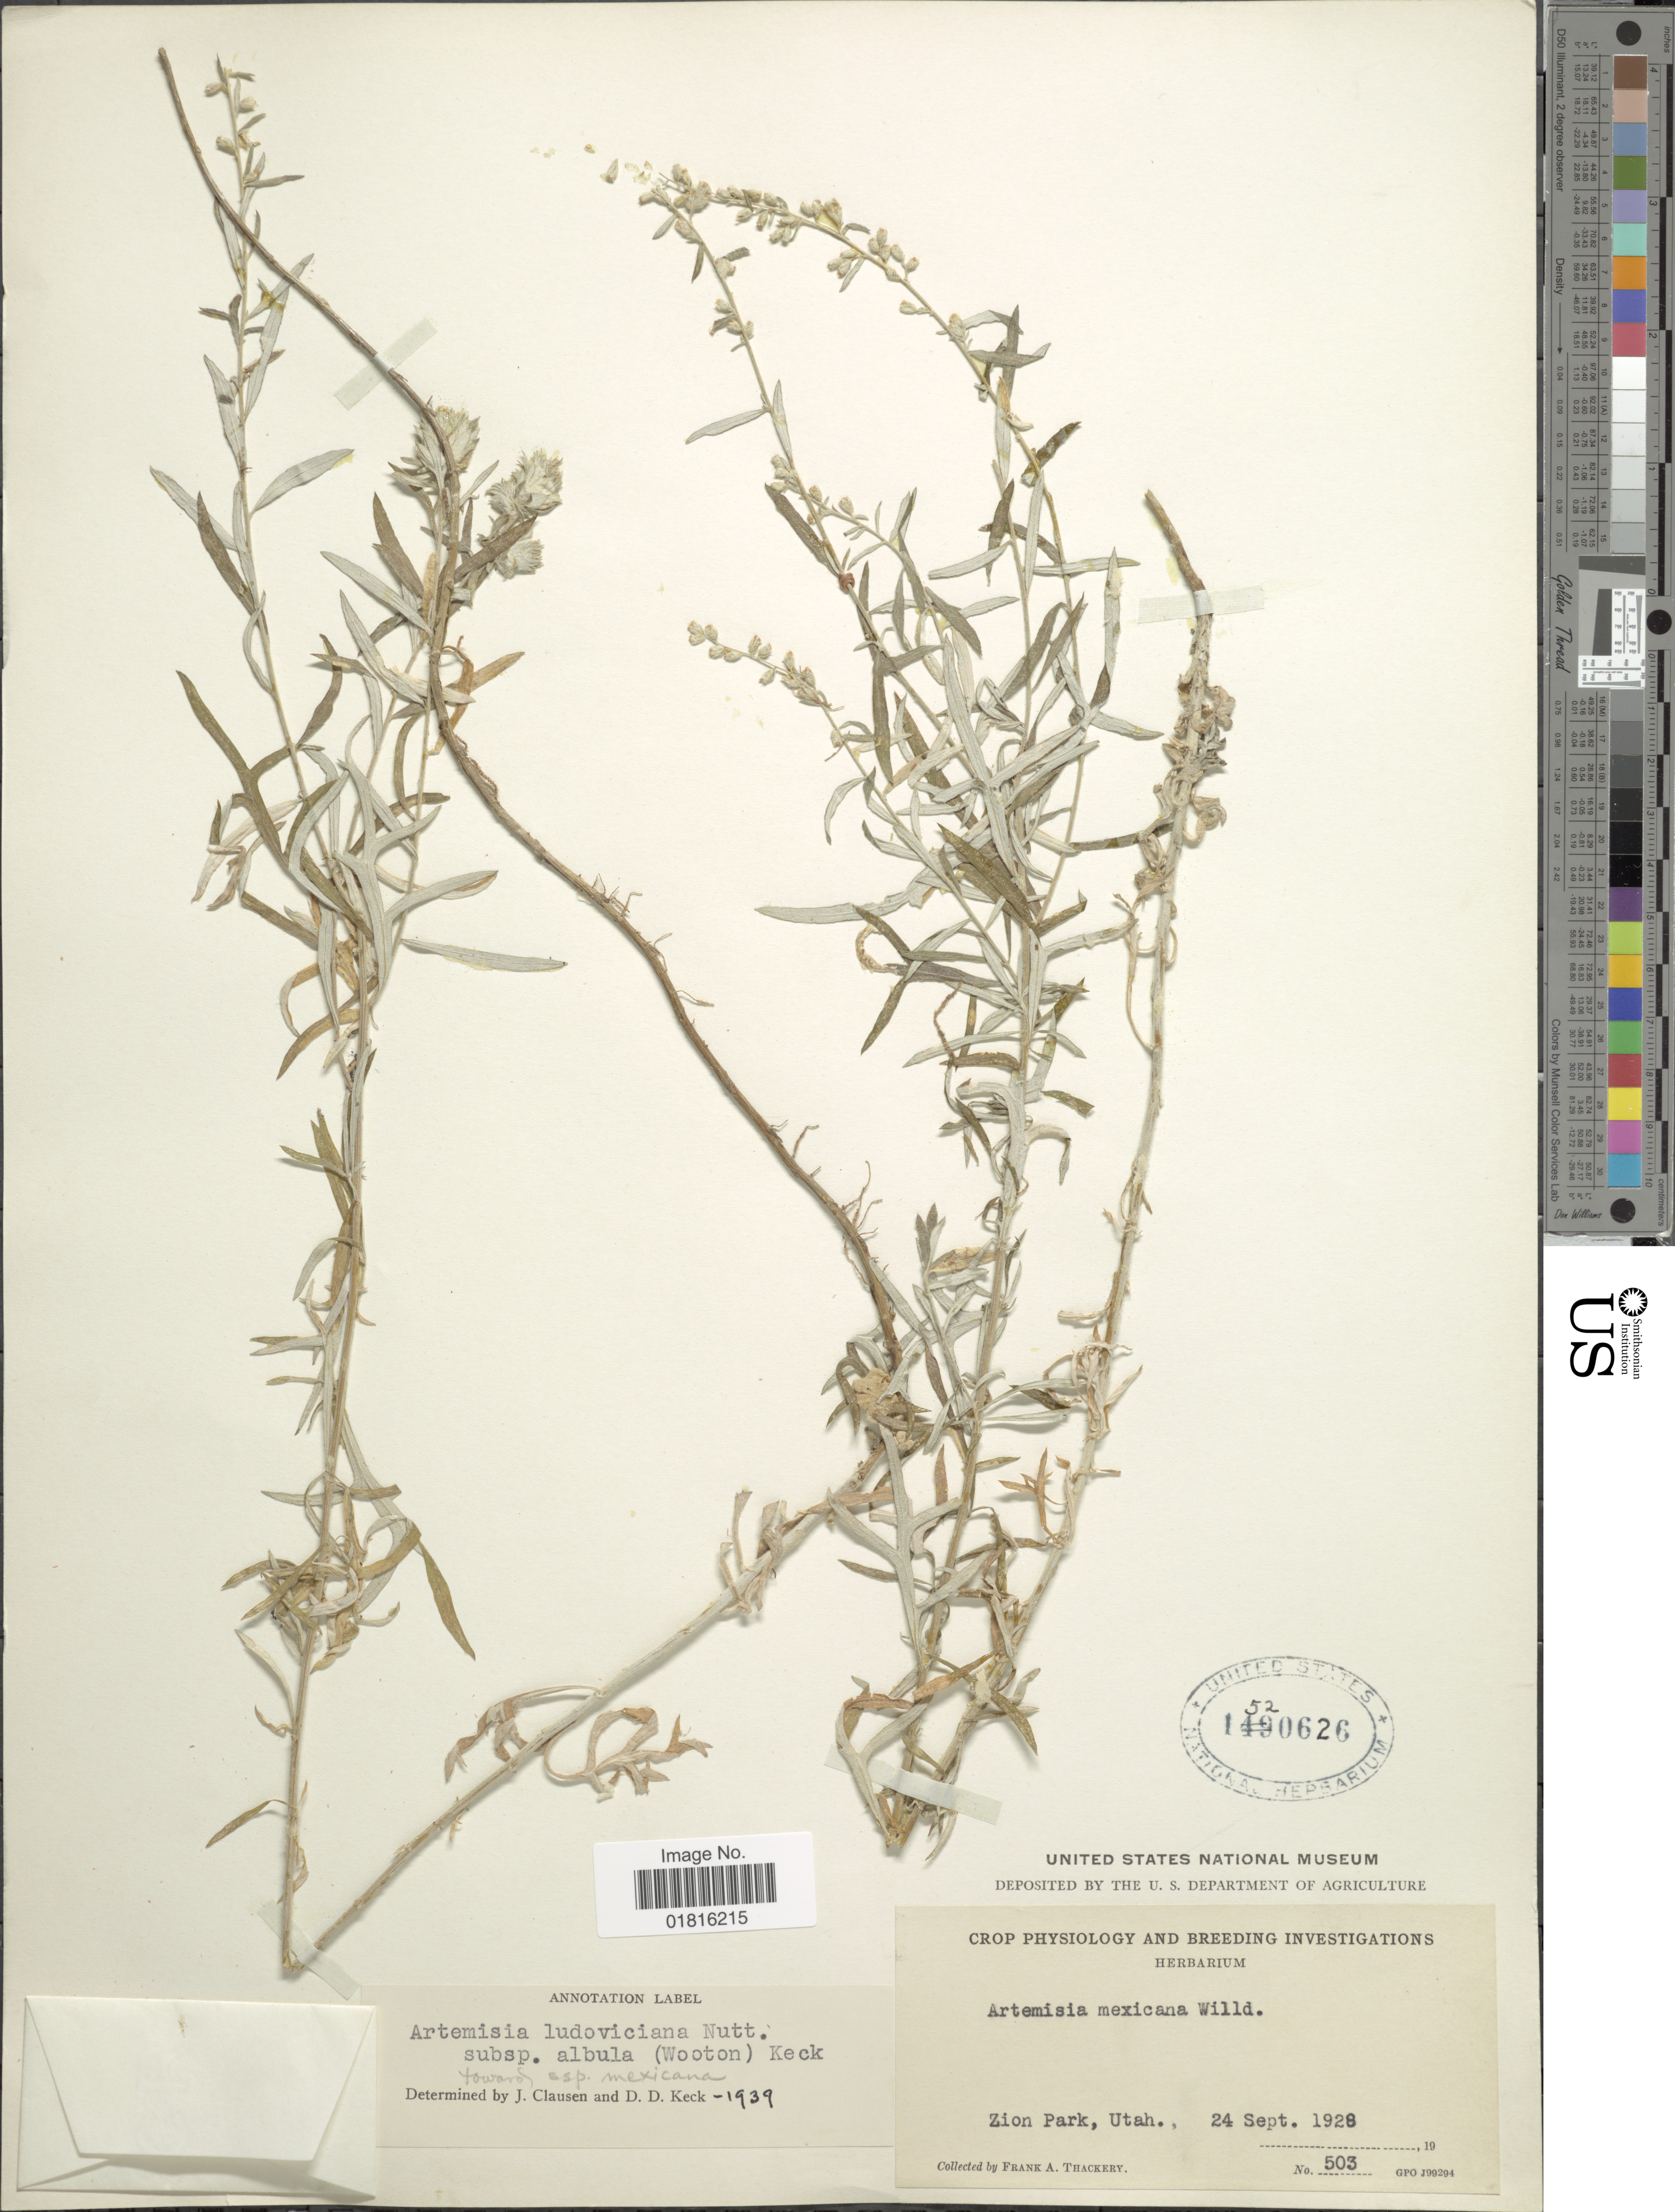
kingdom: Plantae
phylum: Tracheophyta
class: Magnoliopsida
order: Asterales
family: Asteraceae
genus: Artemisia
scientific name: Artemisia ludoviciana subsp. albula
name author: (Wooton) D.D. Keck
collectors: F. Thackery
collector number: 503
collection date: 1928-09-24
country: United States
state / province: Utah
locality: Zion Park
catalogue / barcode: US 1520626